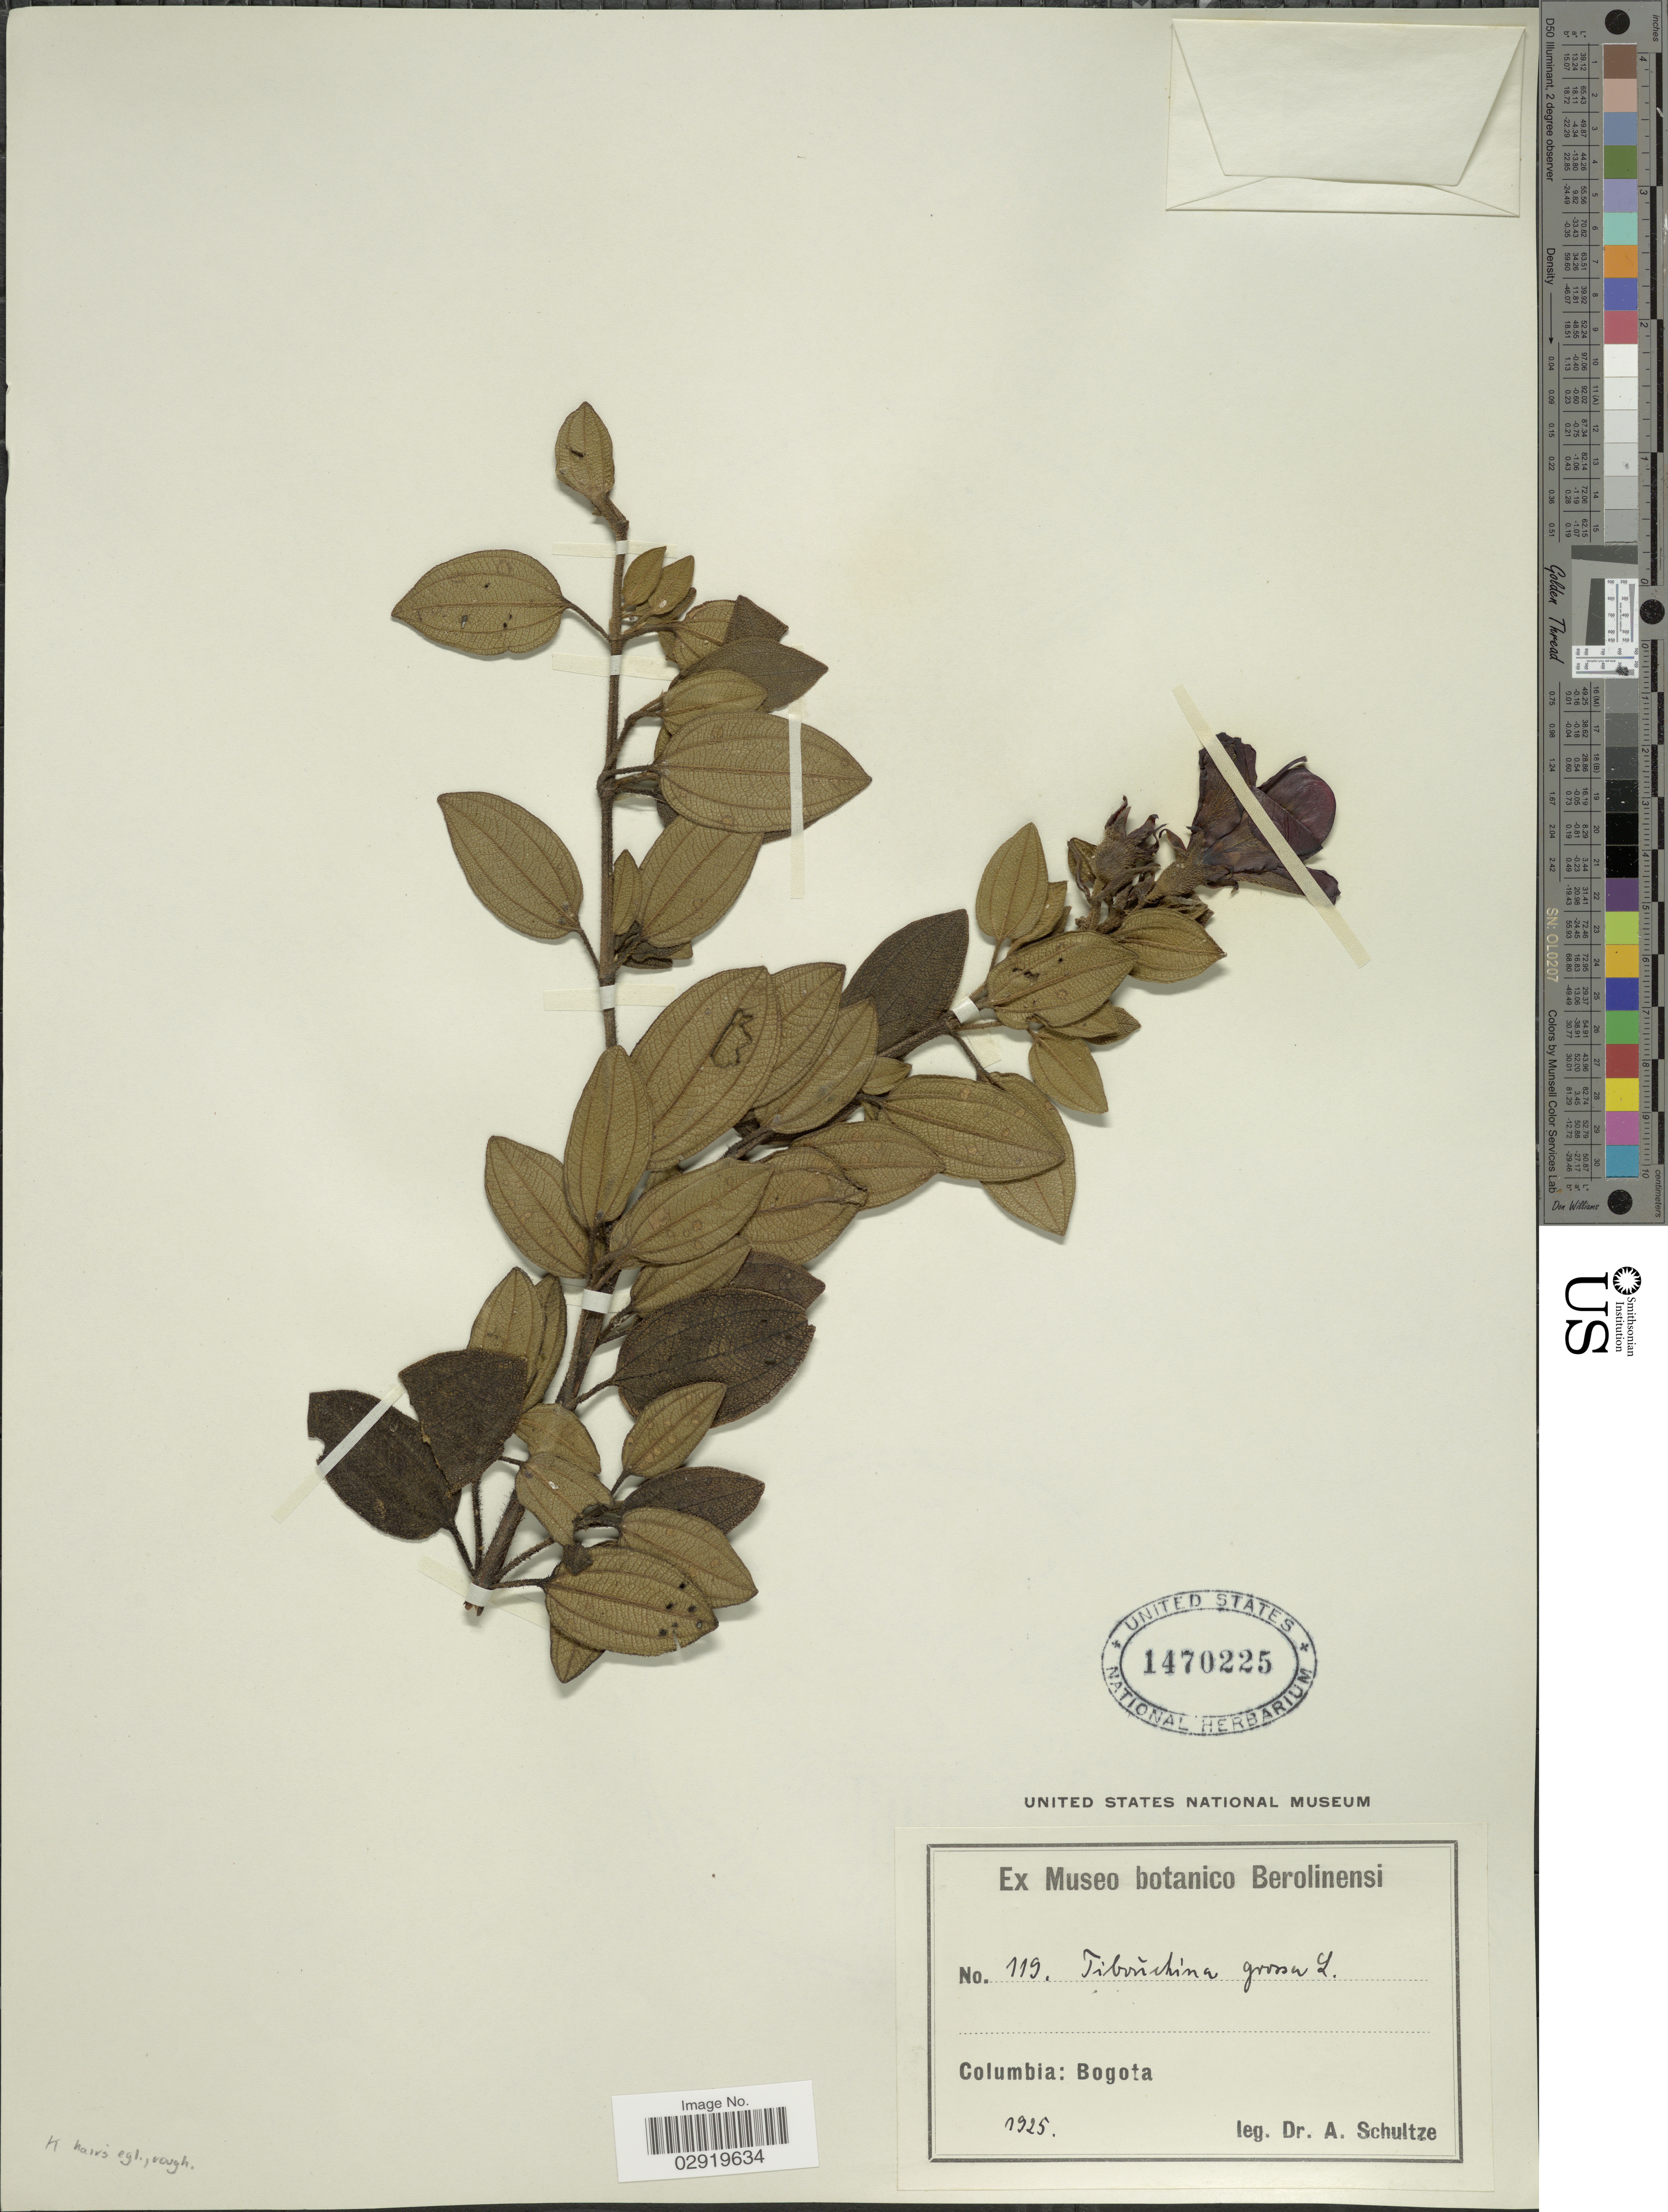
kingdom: Plantae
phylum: Tracheophyta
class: Magnoliopsida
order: Myrtales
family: Melastomataceae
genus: Chaetogastra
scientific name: Chaetogastra grossa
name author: (L. f.) P.J.F. Guim. & Michelang.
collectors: A. Schultze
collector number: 119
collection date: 1925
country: Colombia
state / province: Bogota D.C.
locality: Bogota.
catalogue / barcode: US 1470225